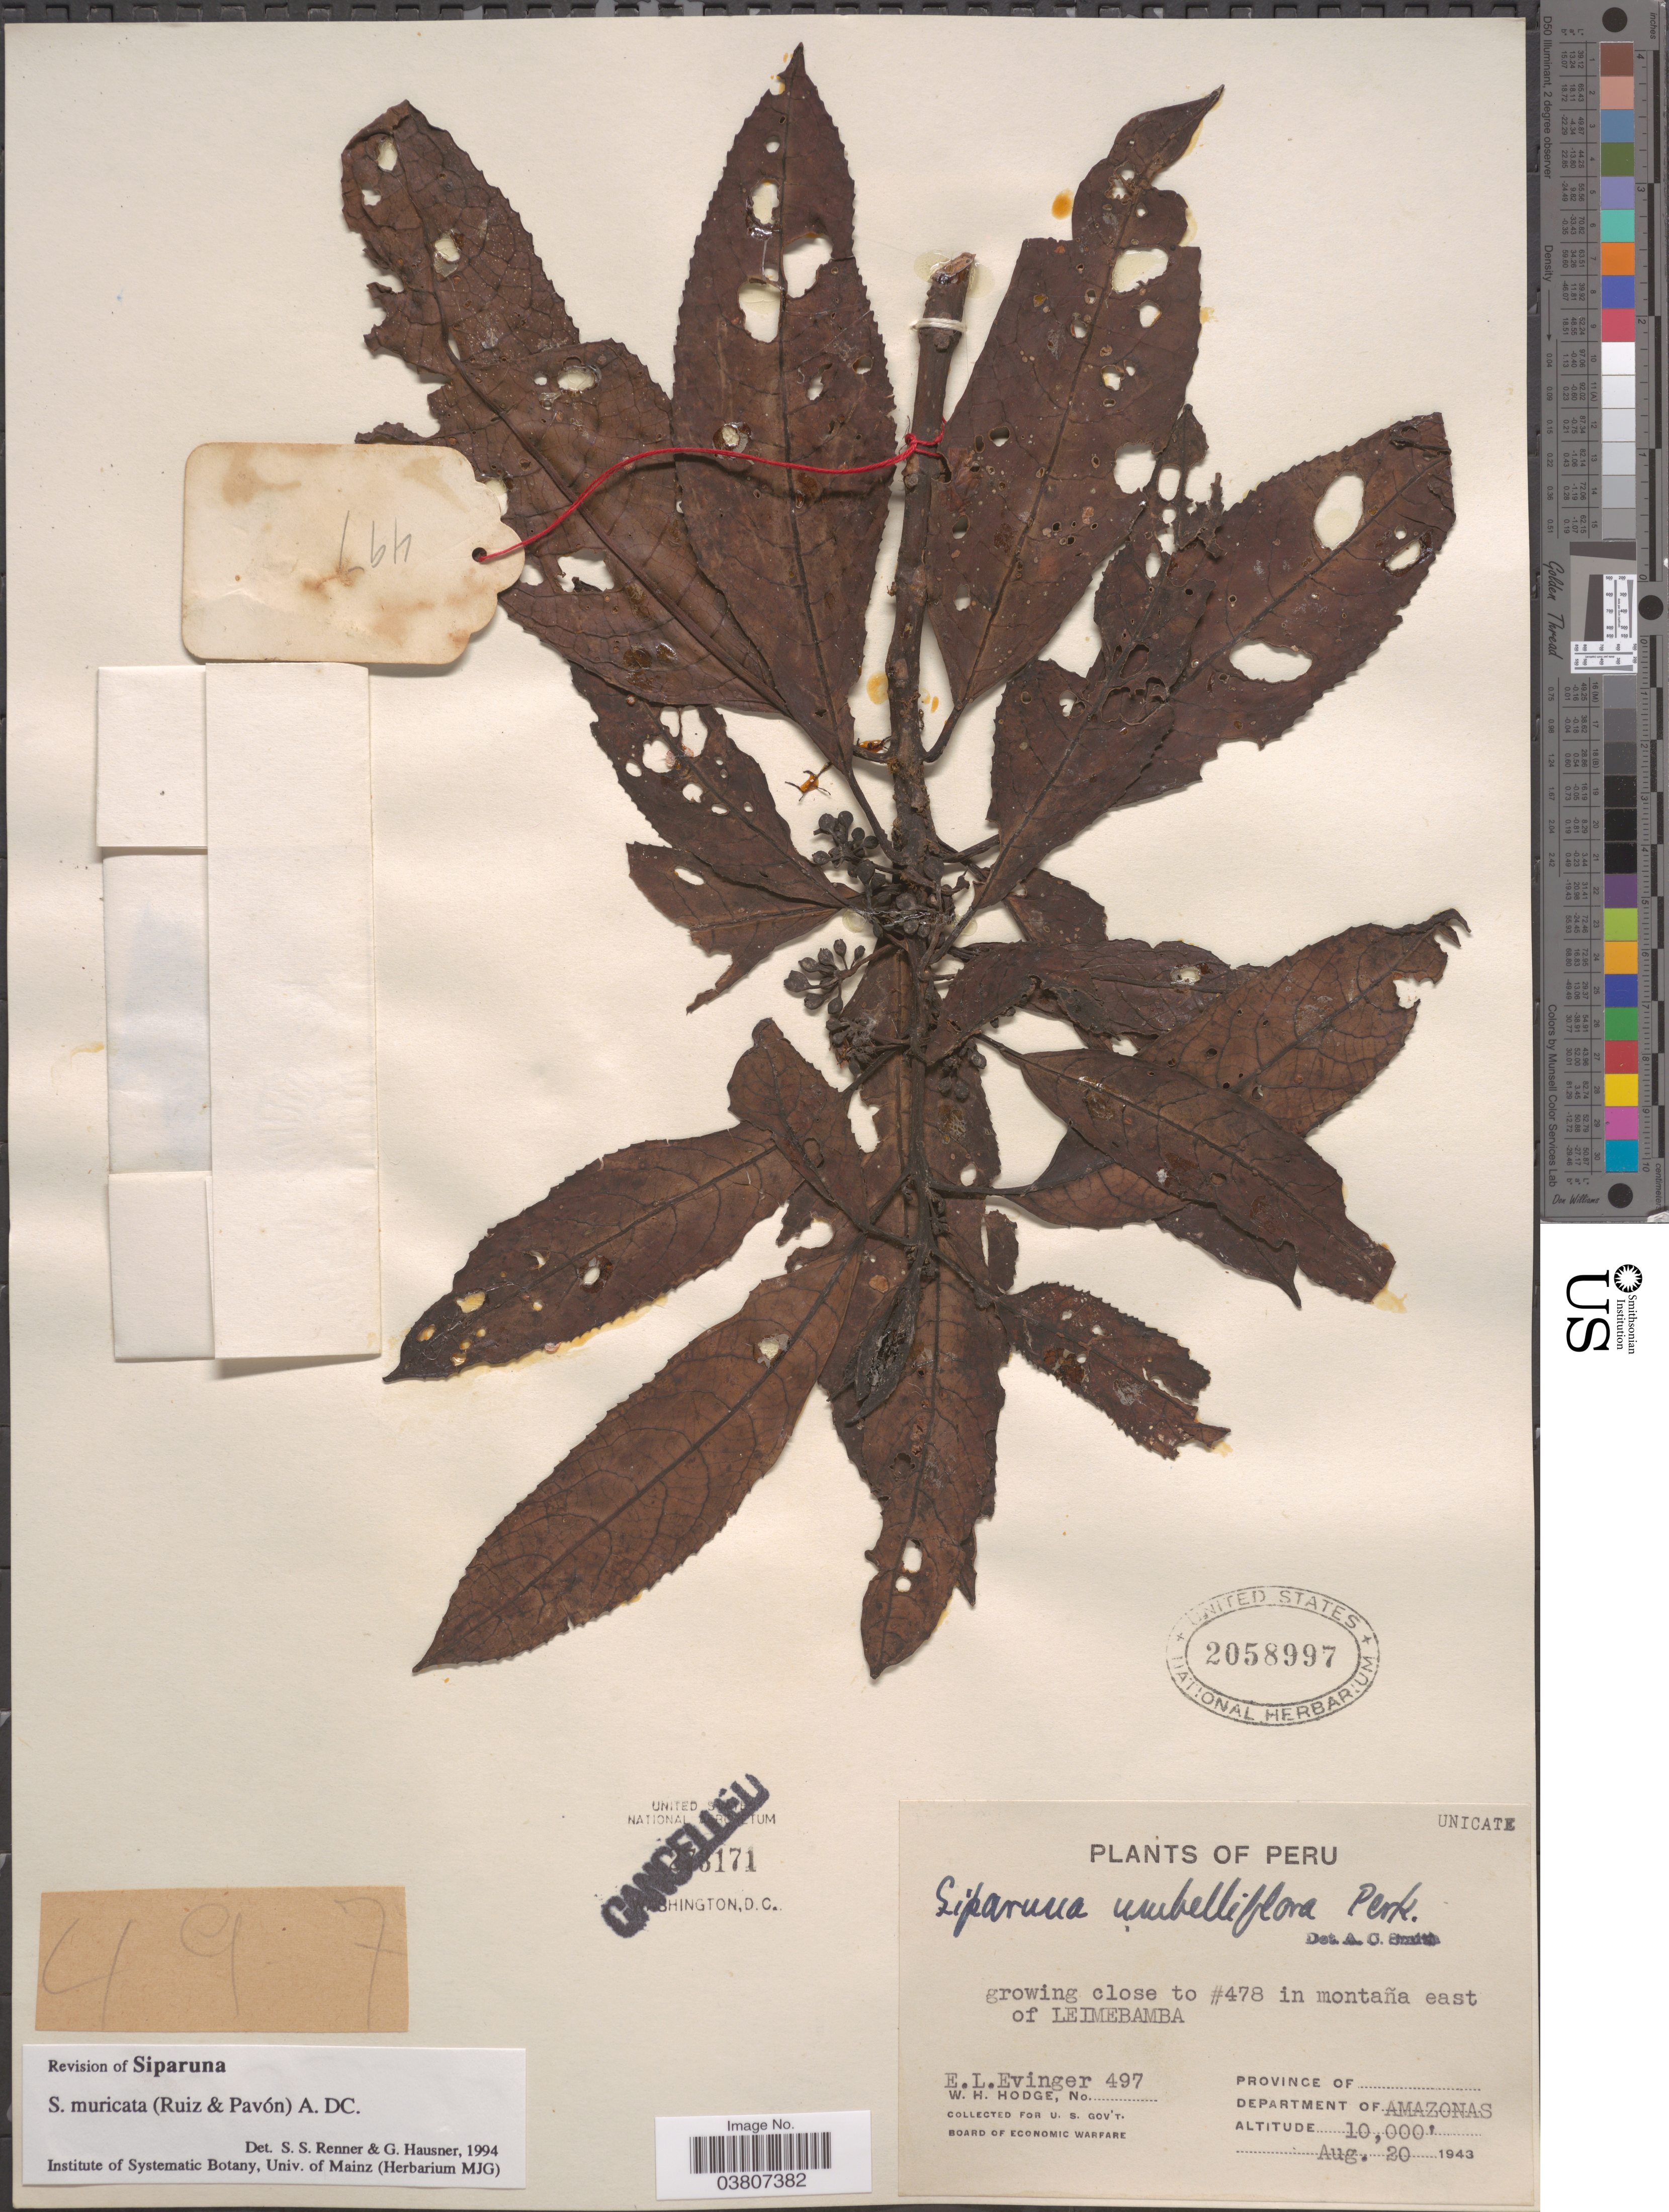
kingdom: Plantae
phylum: Tracheophyta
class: Magnoliopsida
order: Laurales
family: Siparunaceae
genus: Siparuna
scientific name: Siparuna muricata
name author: (Ruiz & Pav.) A. DC.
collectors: E. Evinger & W. Hodge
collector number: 497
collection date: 1943-08-20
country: Peru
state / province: Amazonas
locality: Close to #478 in montaña east of Leimebamba. Department of Amazonas.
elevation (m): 3048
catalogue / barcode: US 2058997